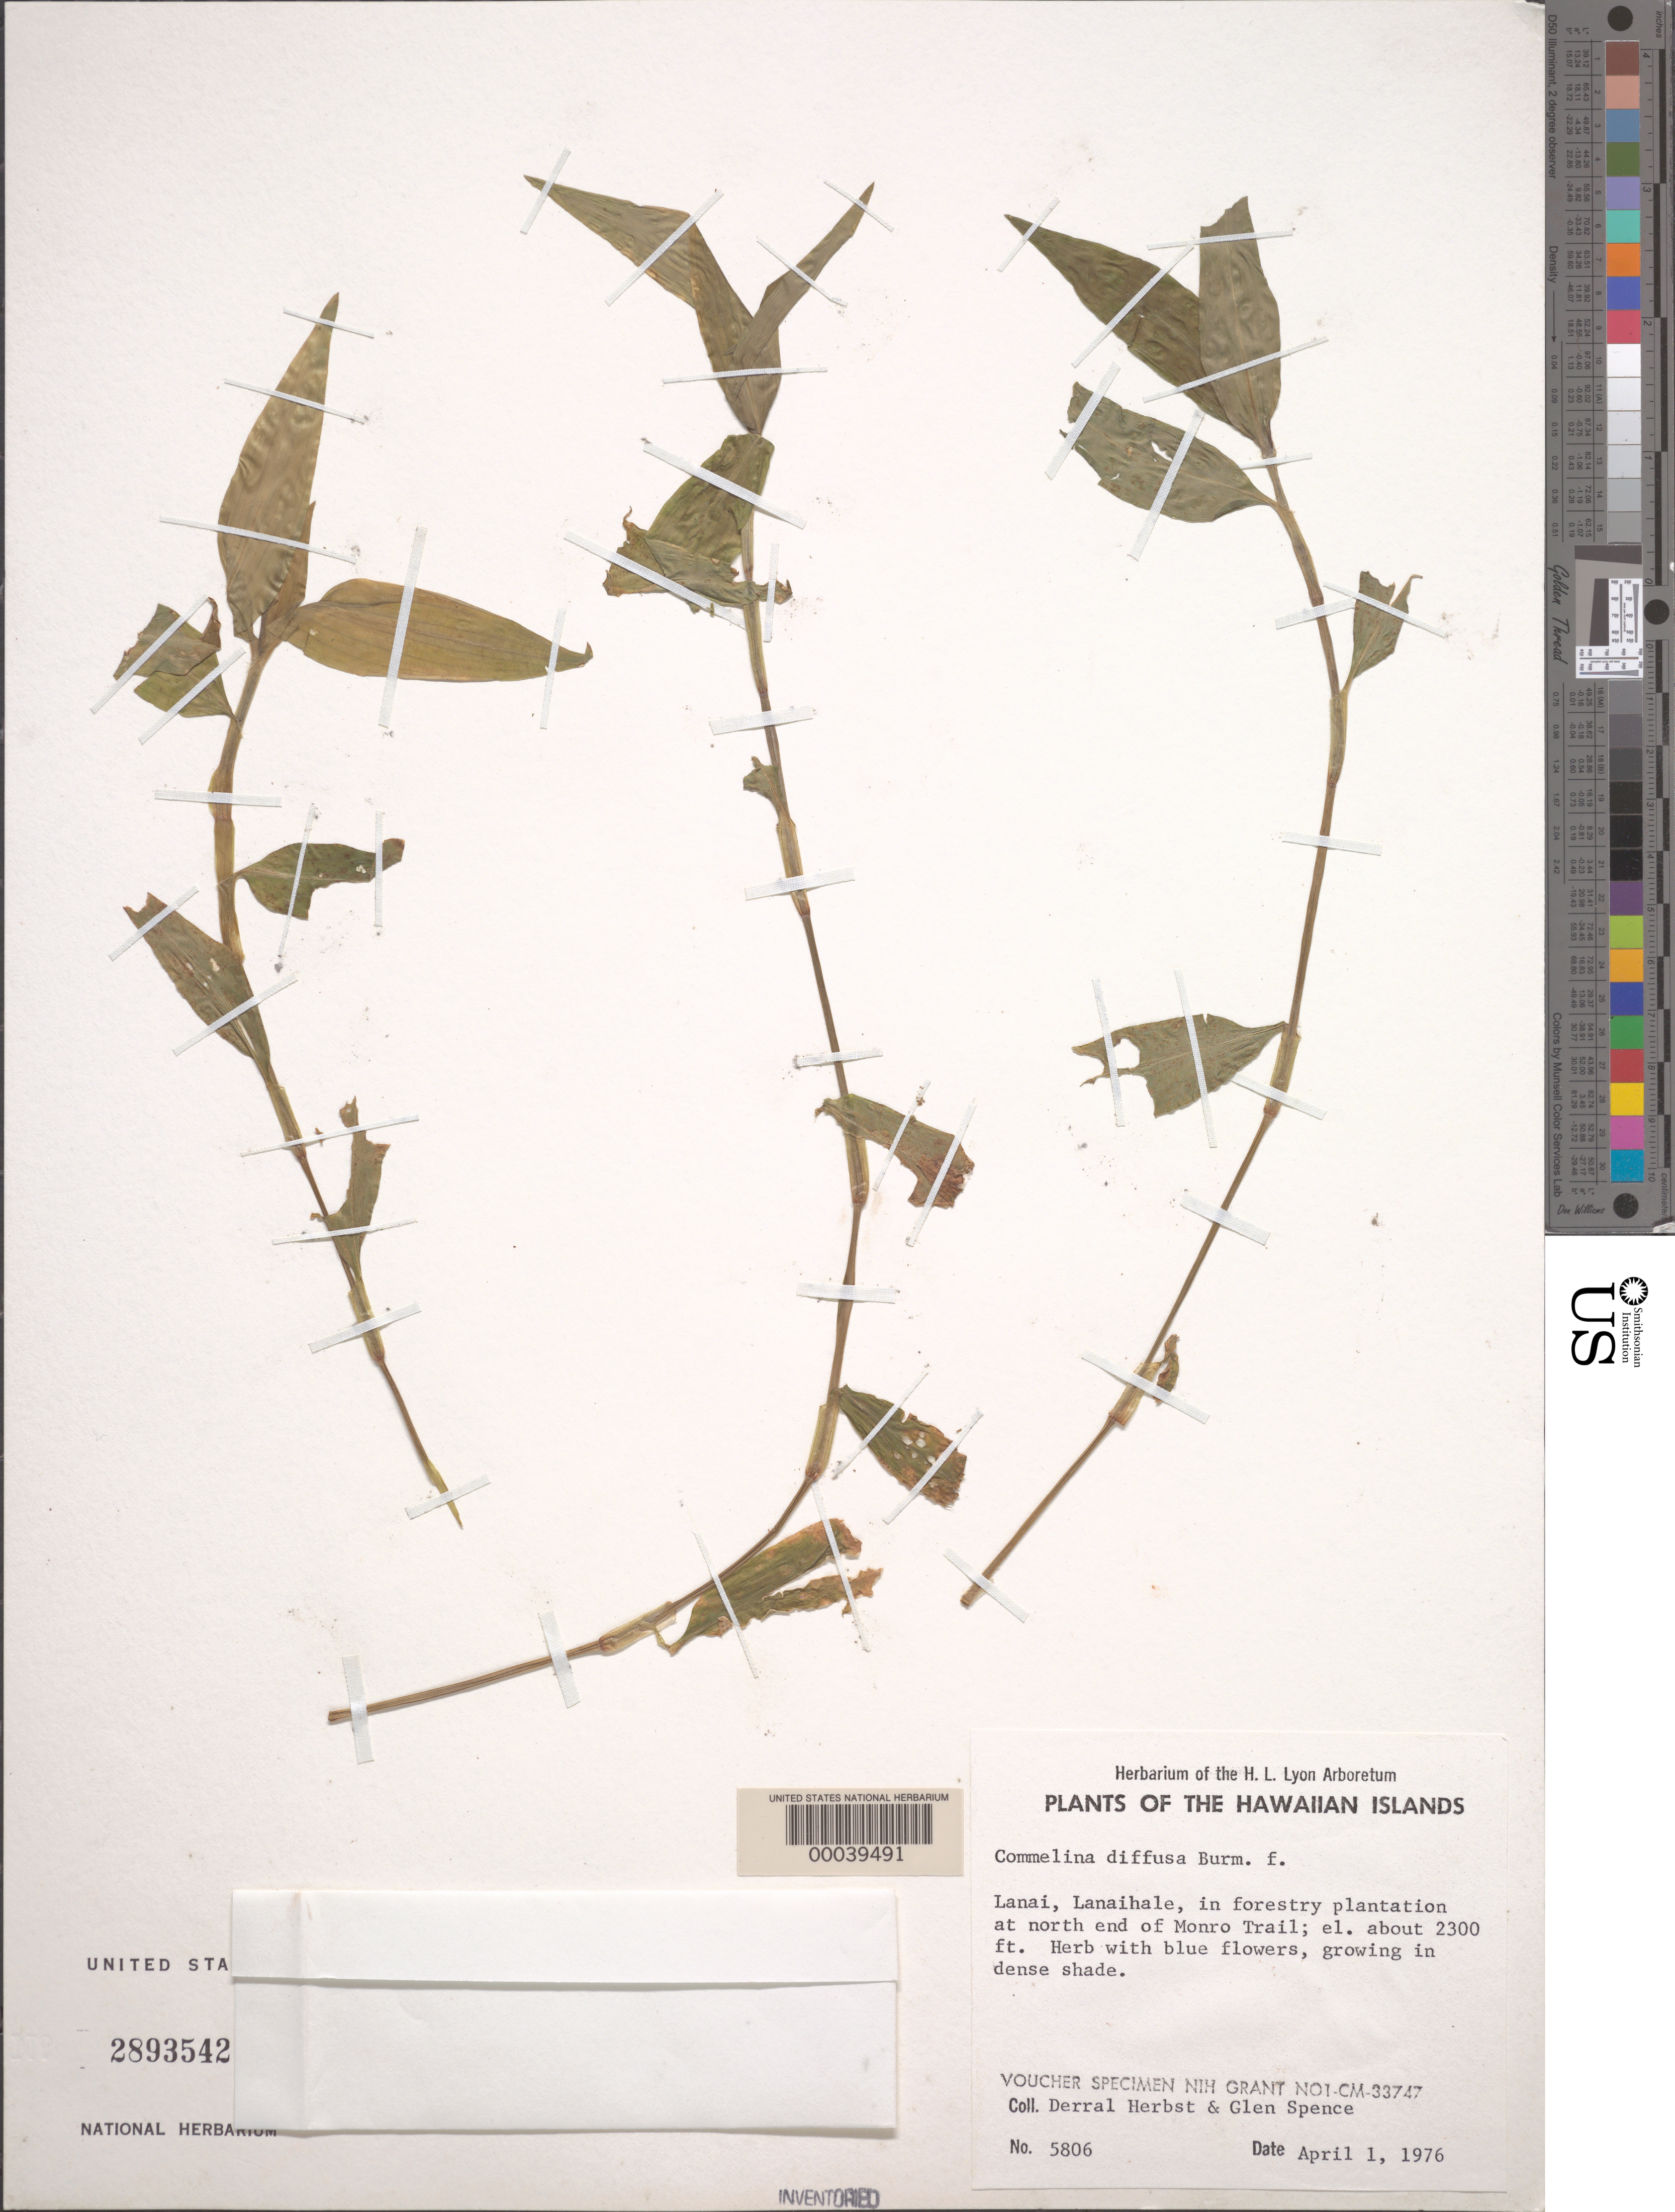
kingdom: Plantae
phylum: Tracheophyta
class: Liliopsida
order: Commelinales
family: Commelinaceae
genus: Commelina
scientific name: Commelina diffusa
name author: Burm. f.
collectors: D. R. Herbst & G. Spence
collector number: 5806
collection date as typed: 01 Apr 1976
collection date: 1976-04-01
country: United States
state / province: Hawaii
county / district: Maui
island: Lana'i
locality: Lanaihale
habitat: Shade trailside in forestry plantation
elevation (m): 702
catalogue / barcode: US 2893542